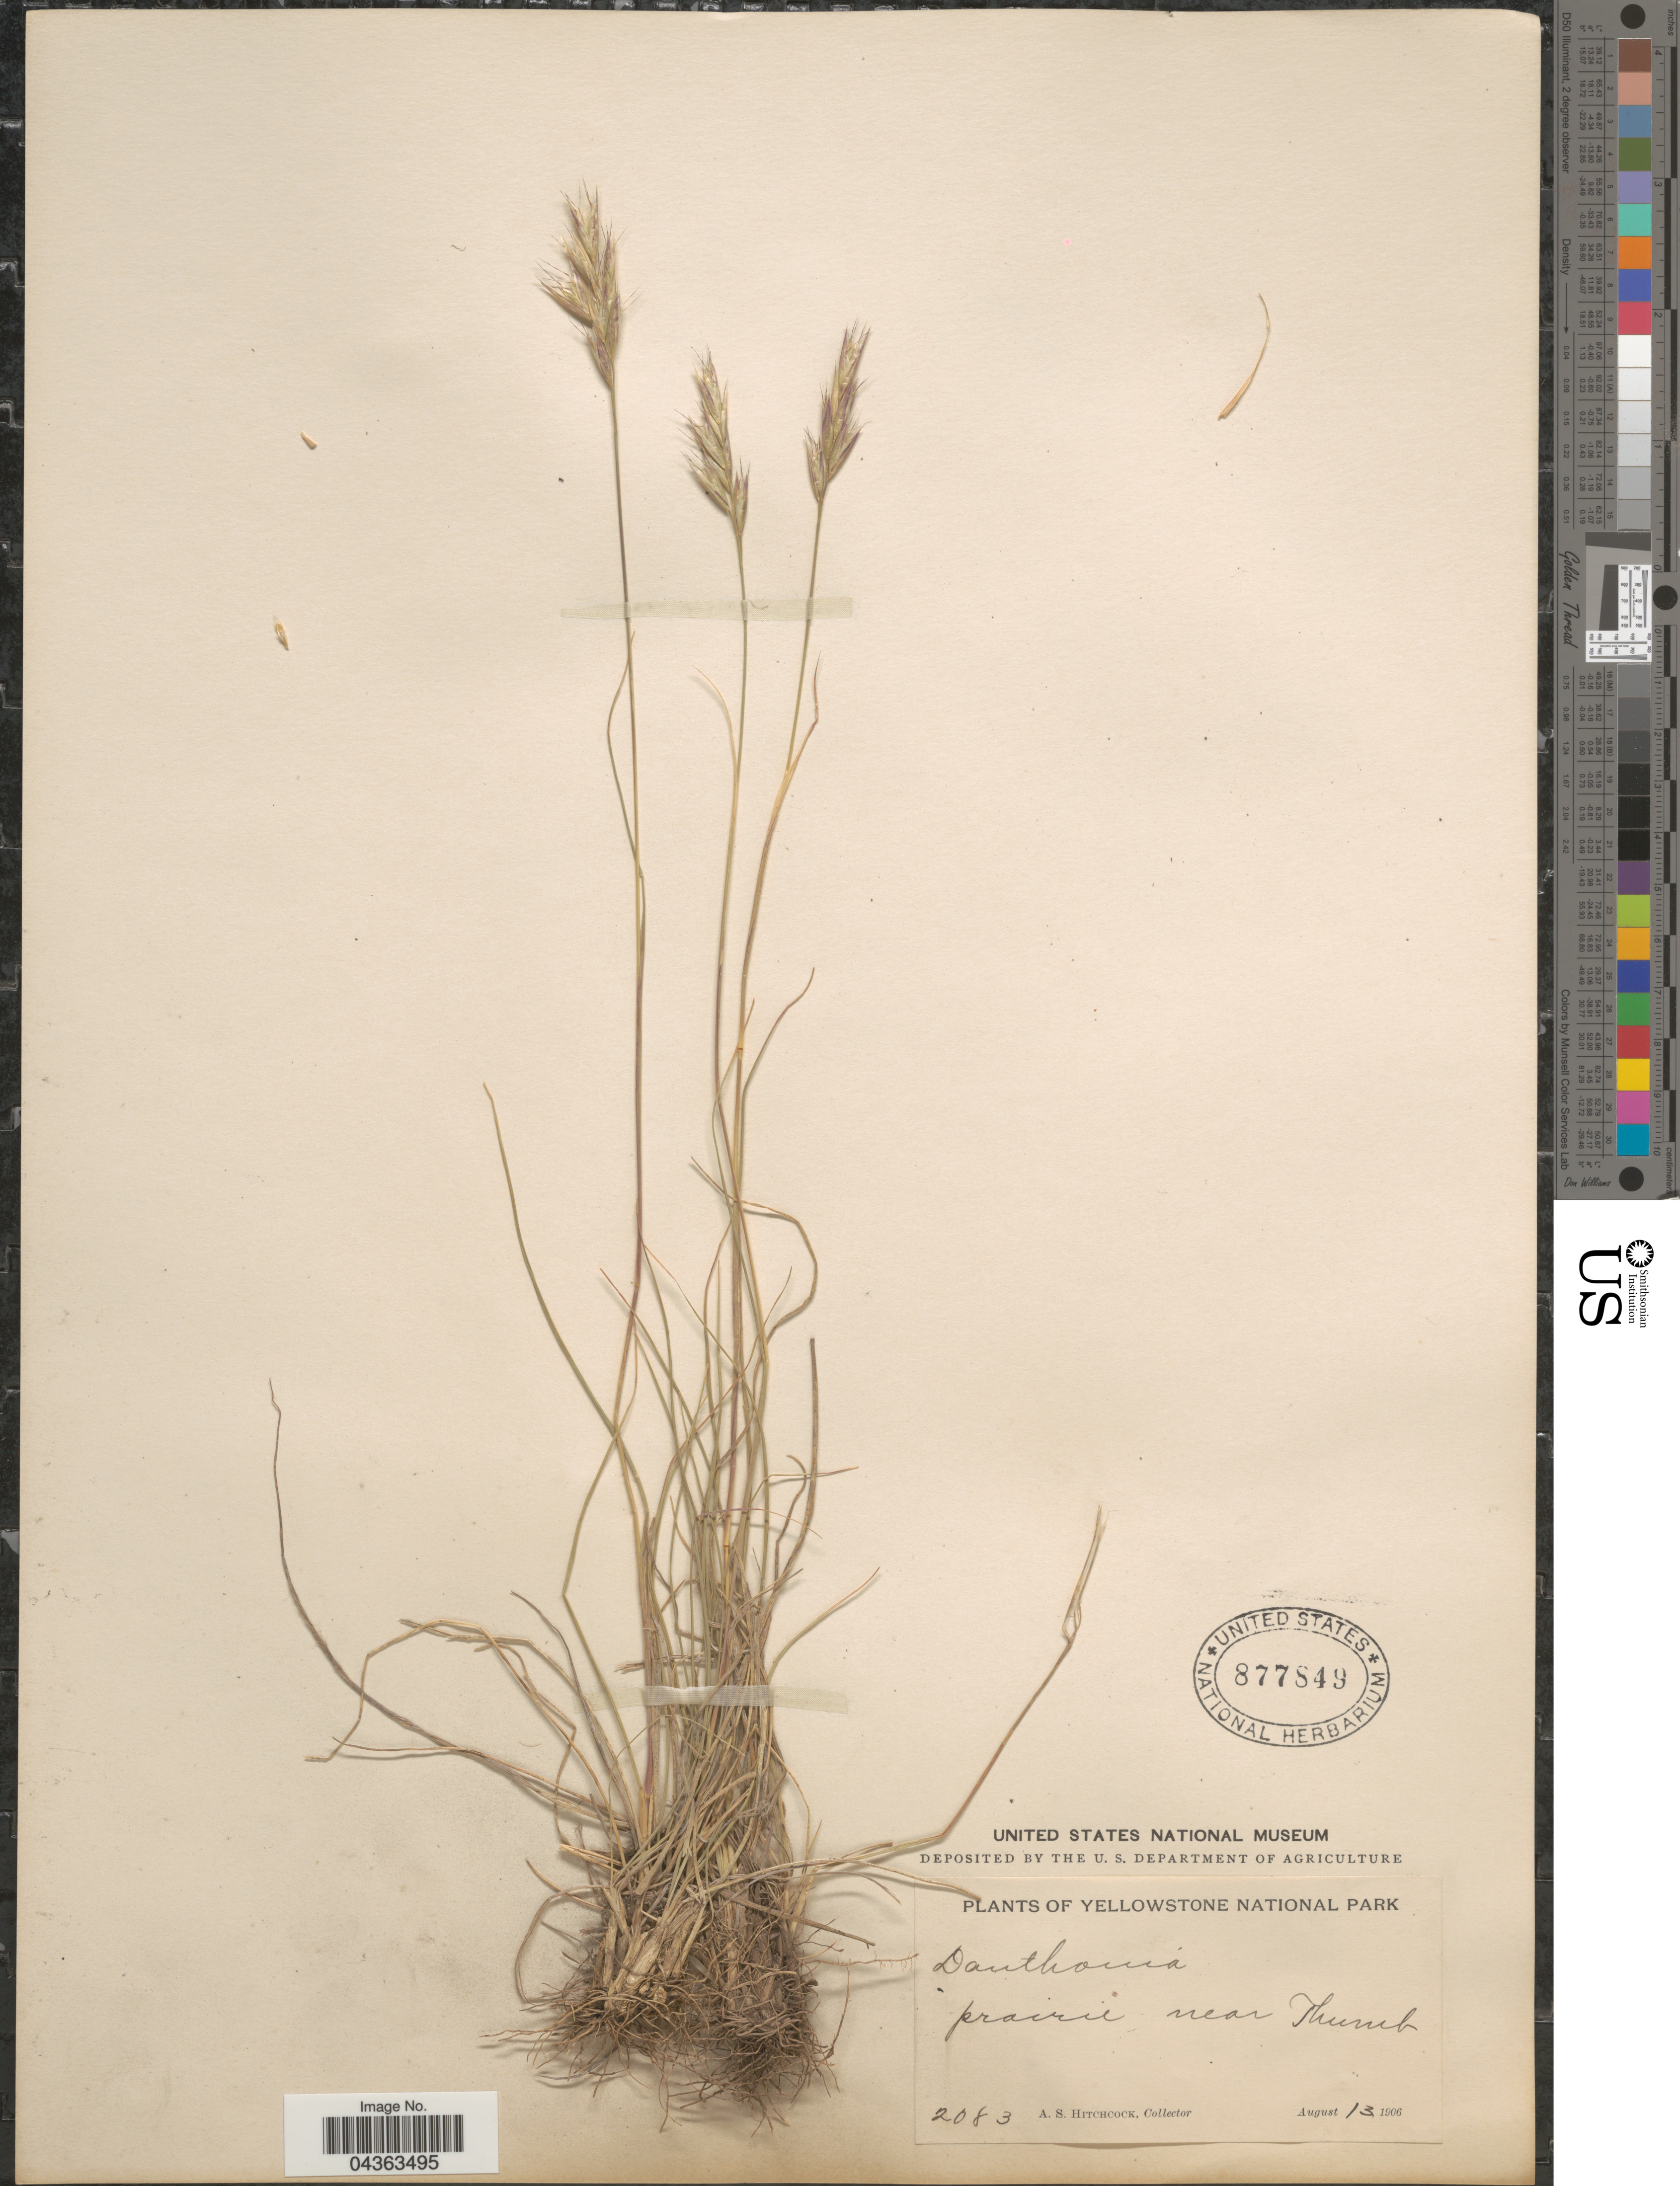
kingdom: Plantae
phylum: Tracheophyta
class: Liliopsida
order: Poales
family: Poaceae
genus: Danthonia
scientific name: Danthonia intermedia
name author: Vasey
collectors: A. S. Hitchcock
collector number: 2083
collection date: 1906-08-13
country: United States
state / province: Wyoming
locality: Yellowstone National Park. Prairie near Thumb.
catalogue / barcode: US 877849